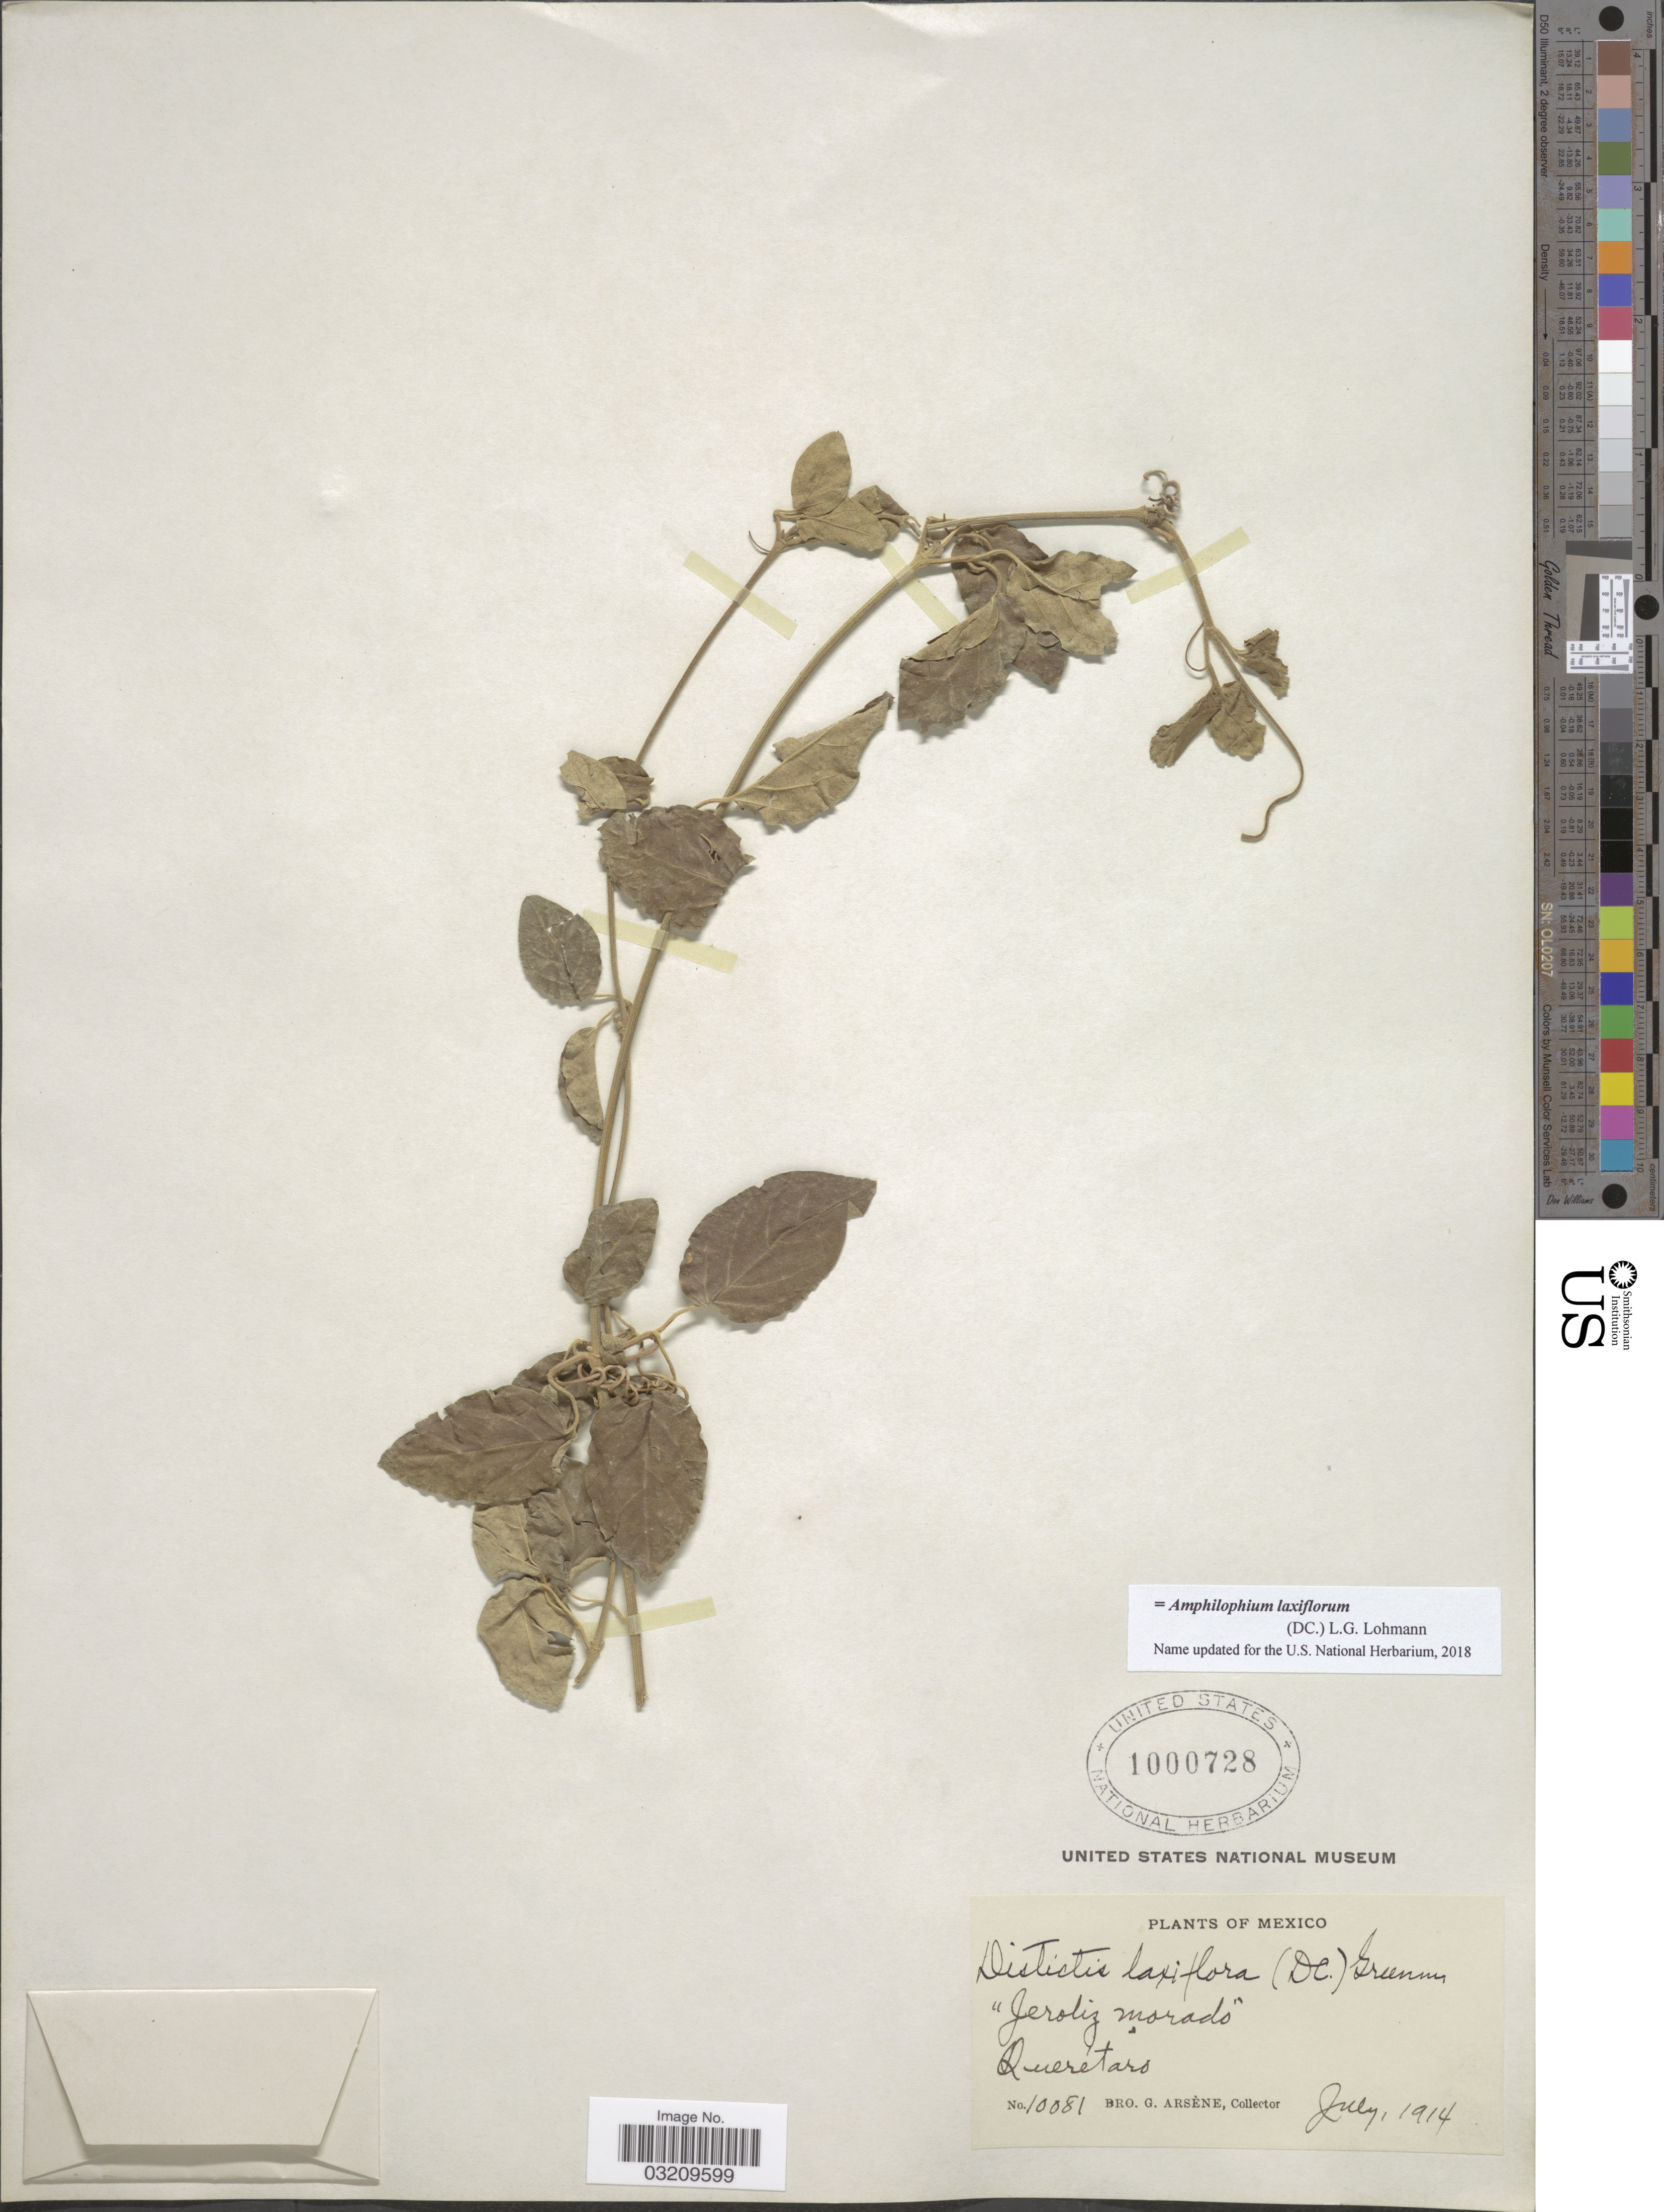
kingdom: Plantae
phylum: Tracheophyta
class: Magnoliopsida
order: Lamiales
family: Bignoniaceae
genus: Amphilophium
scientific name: Amphilophium laxiflorum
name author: (DC.) L.G. Lohmann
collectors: Bro. G. Arsène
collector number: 10081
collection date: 1914-07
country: Mexico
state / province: Querétaro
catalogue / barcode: US 1000728